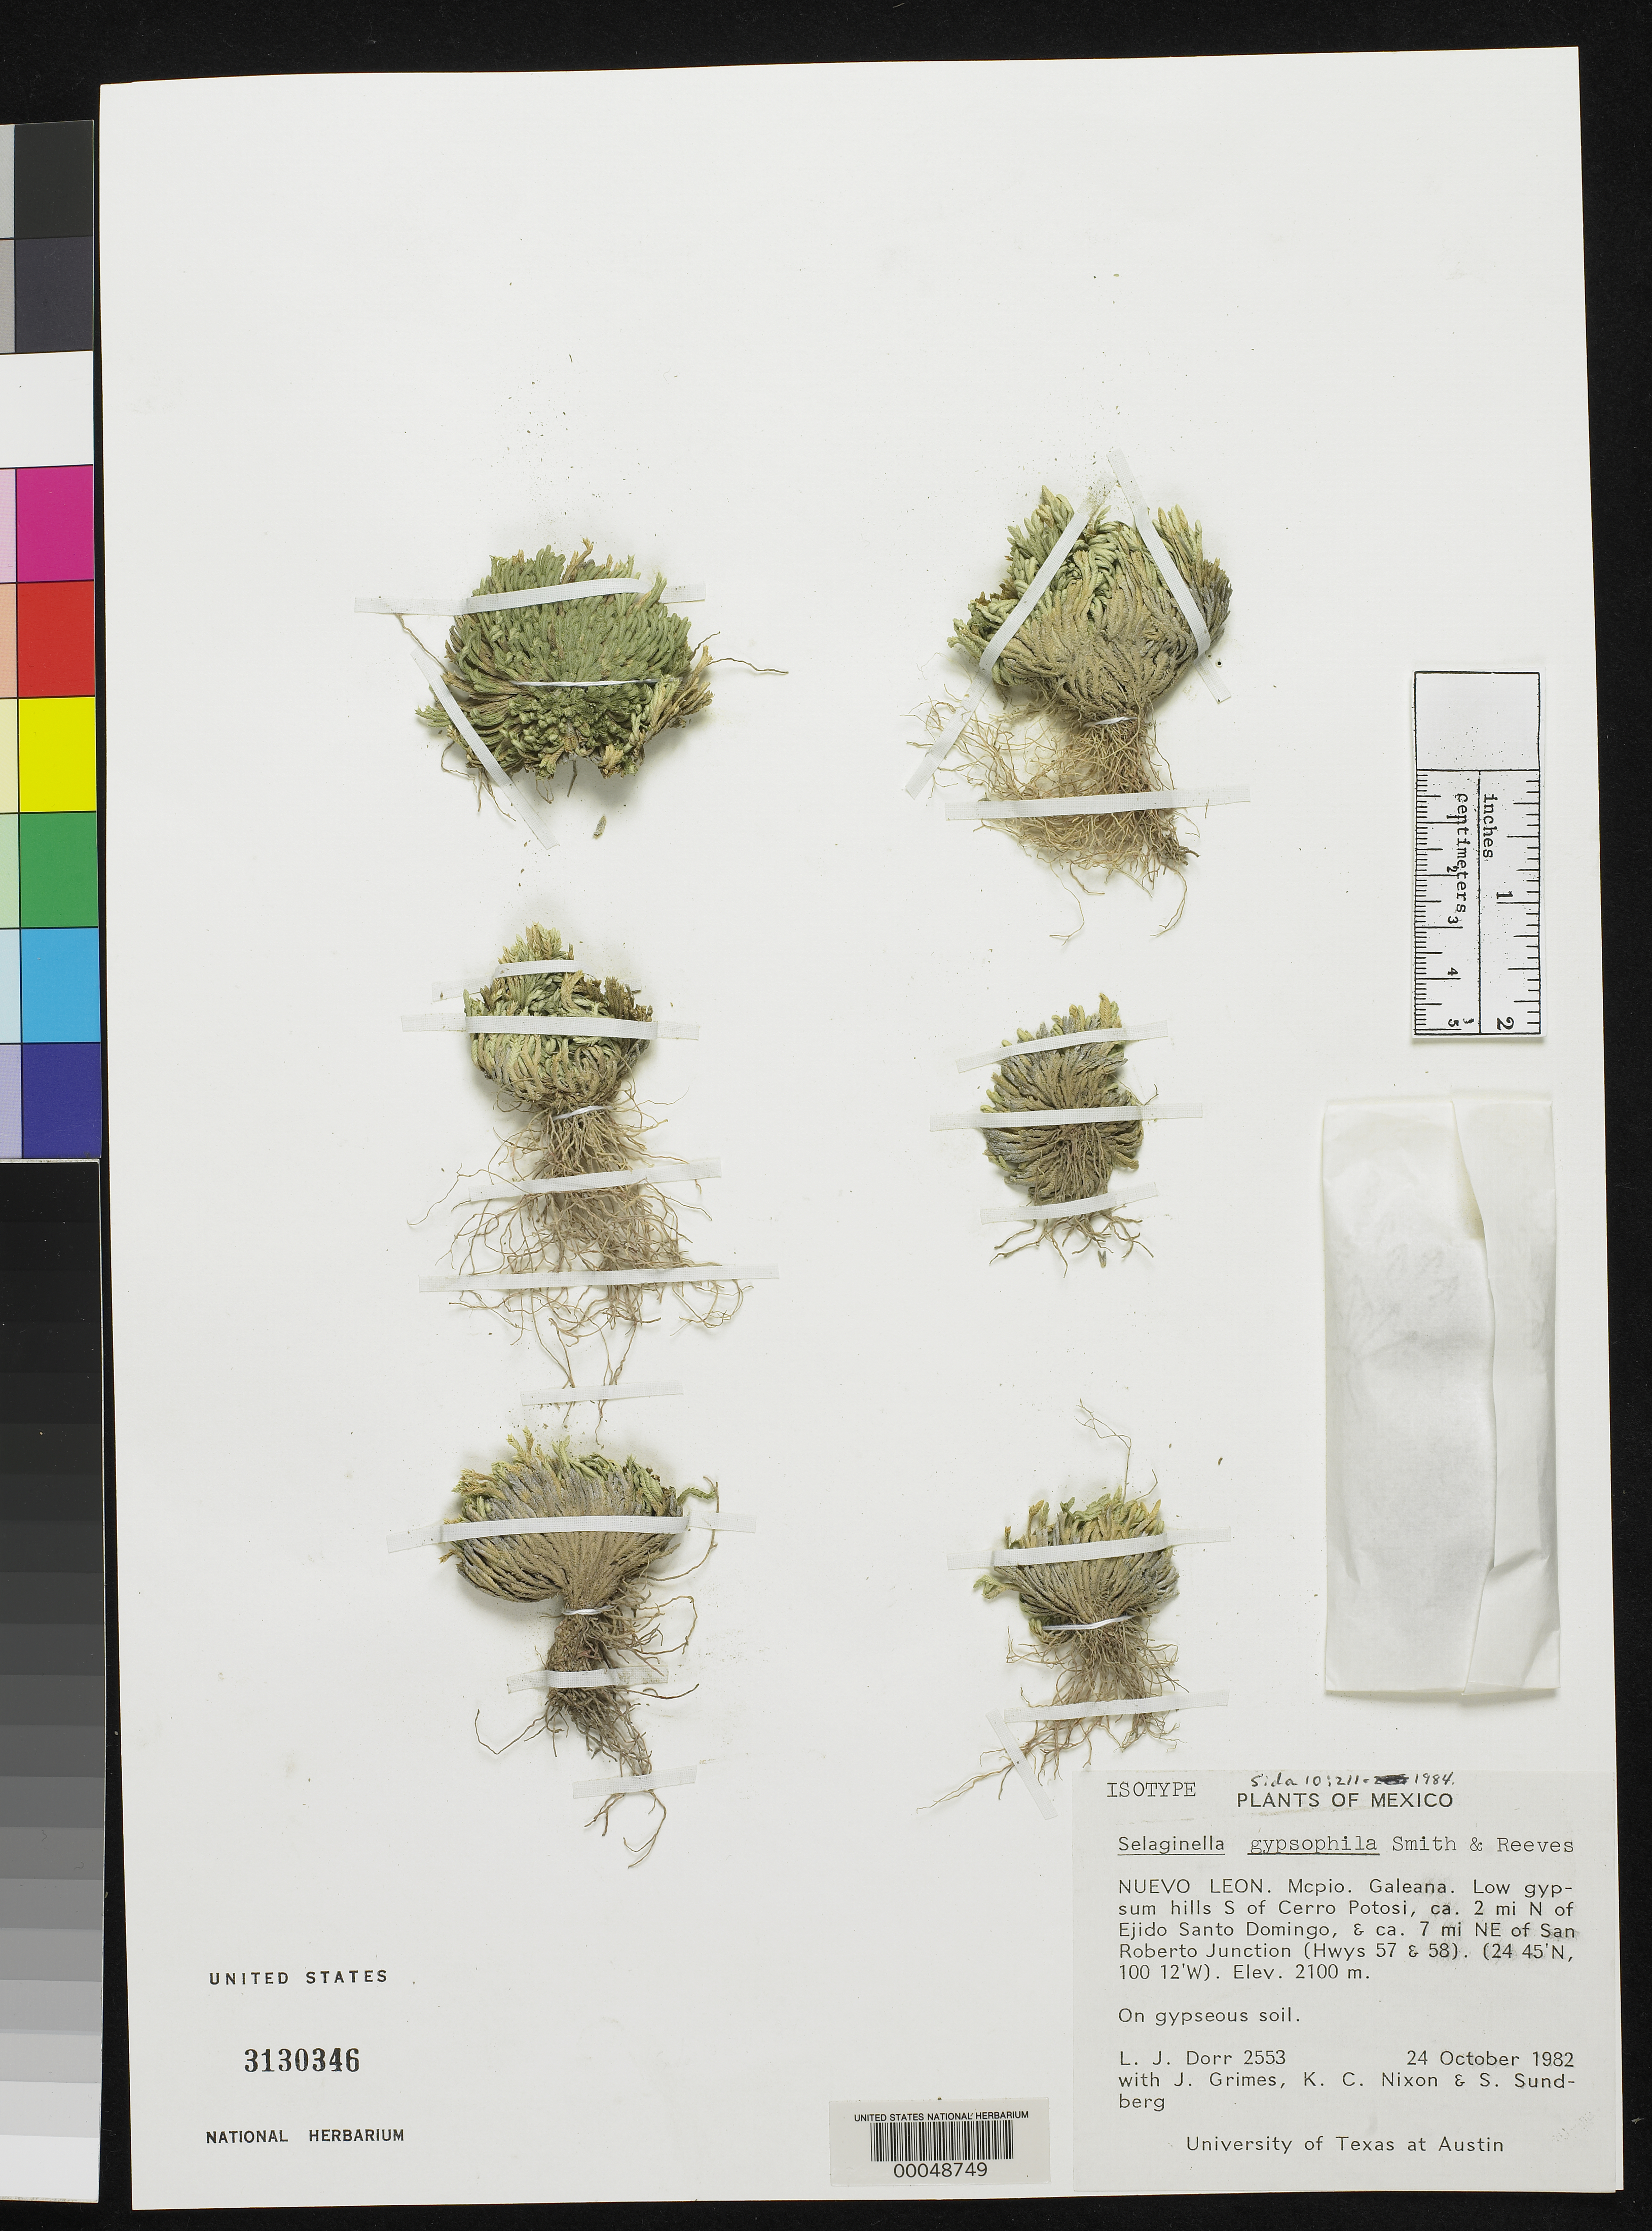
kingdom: Plantae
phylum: Tracheophyta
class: Lycopodiopsida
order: Selaginellales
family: Selaginellaceae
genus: Selaginella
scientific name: Selaginella gypsophila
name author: A.R. Sm. &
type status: Isotype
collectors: L. J. Dorr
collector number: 2553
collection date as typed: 24 Oct 1982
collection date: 1982-10-24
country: Mexico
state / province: Nuevo León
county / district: Galeana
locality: Hills S of Cerro Potosi, ca. 2 mi N of Ejido Santo Domingo and ca. 7 mi NE of San Roberto junction.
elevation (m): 2100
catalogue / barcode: US 3130346